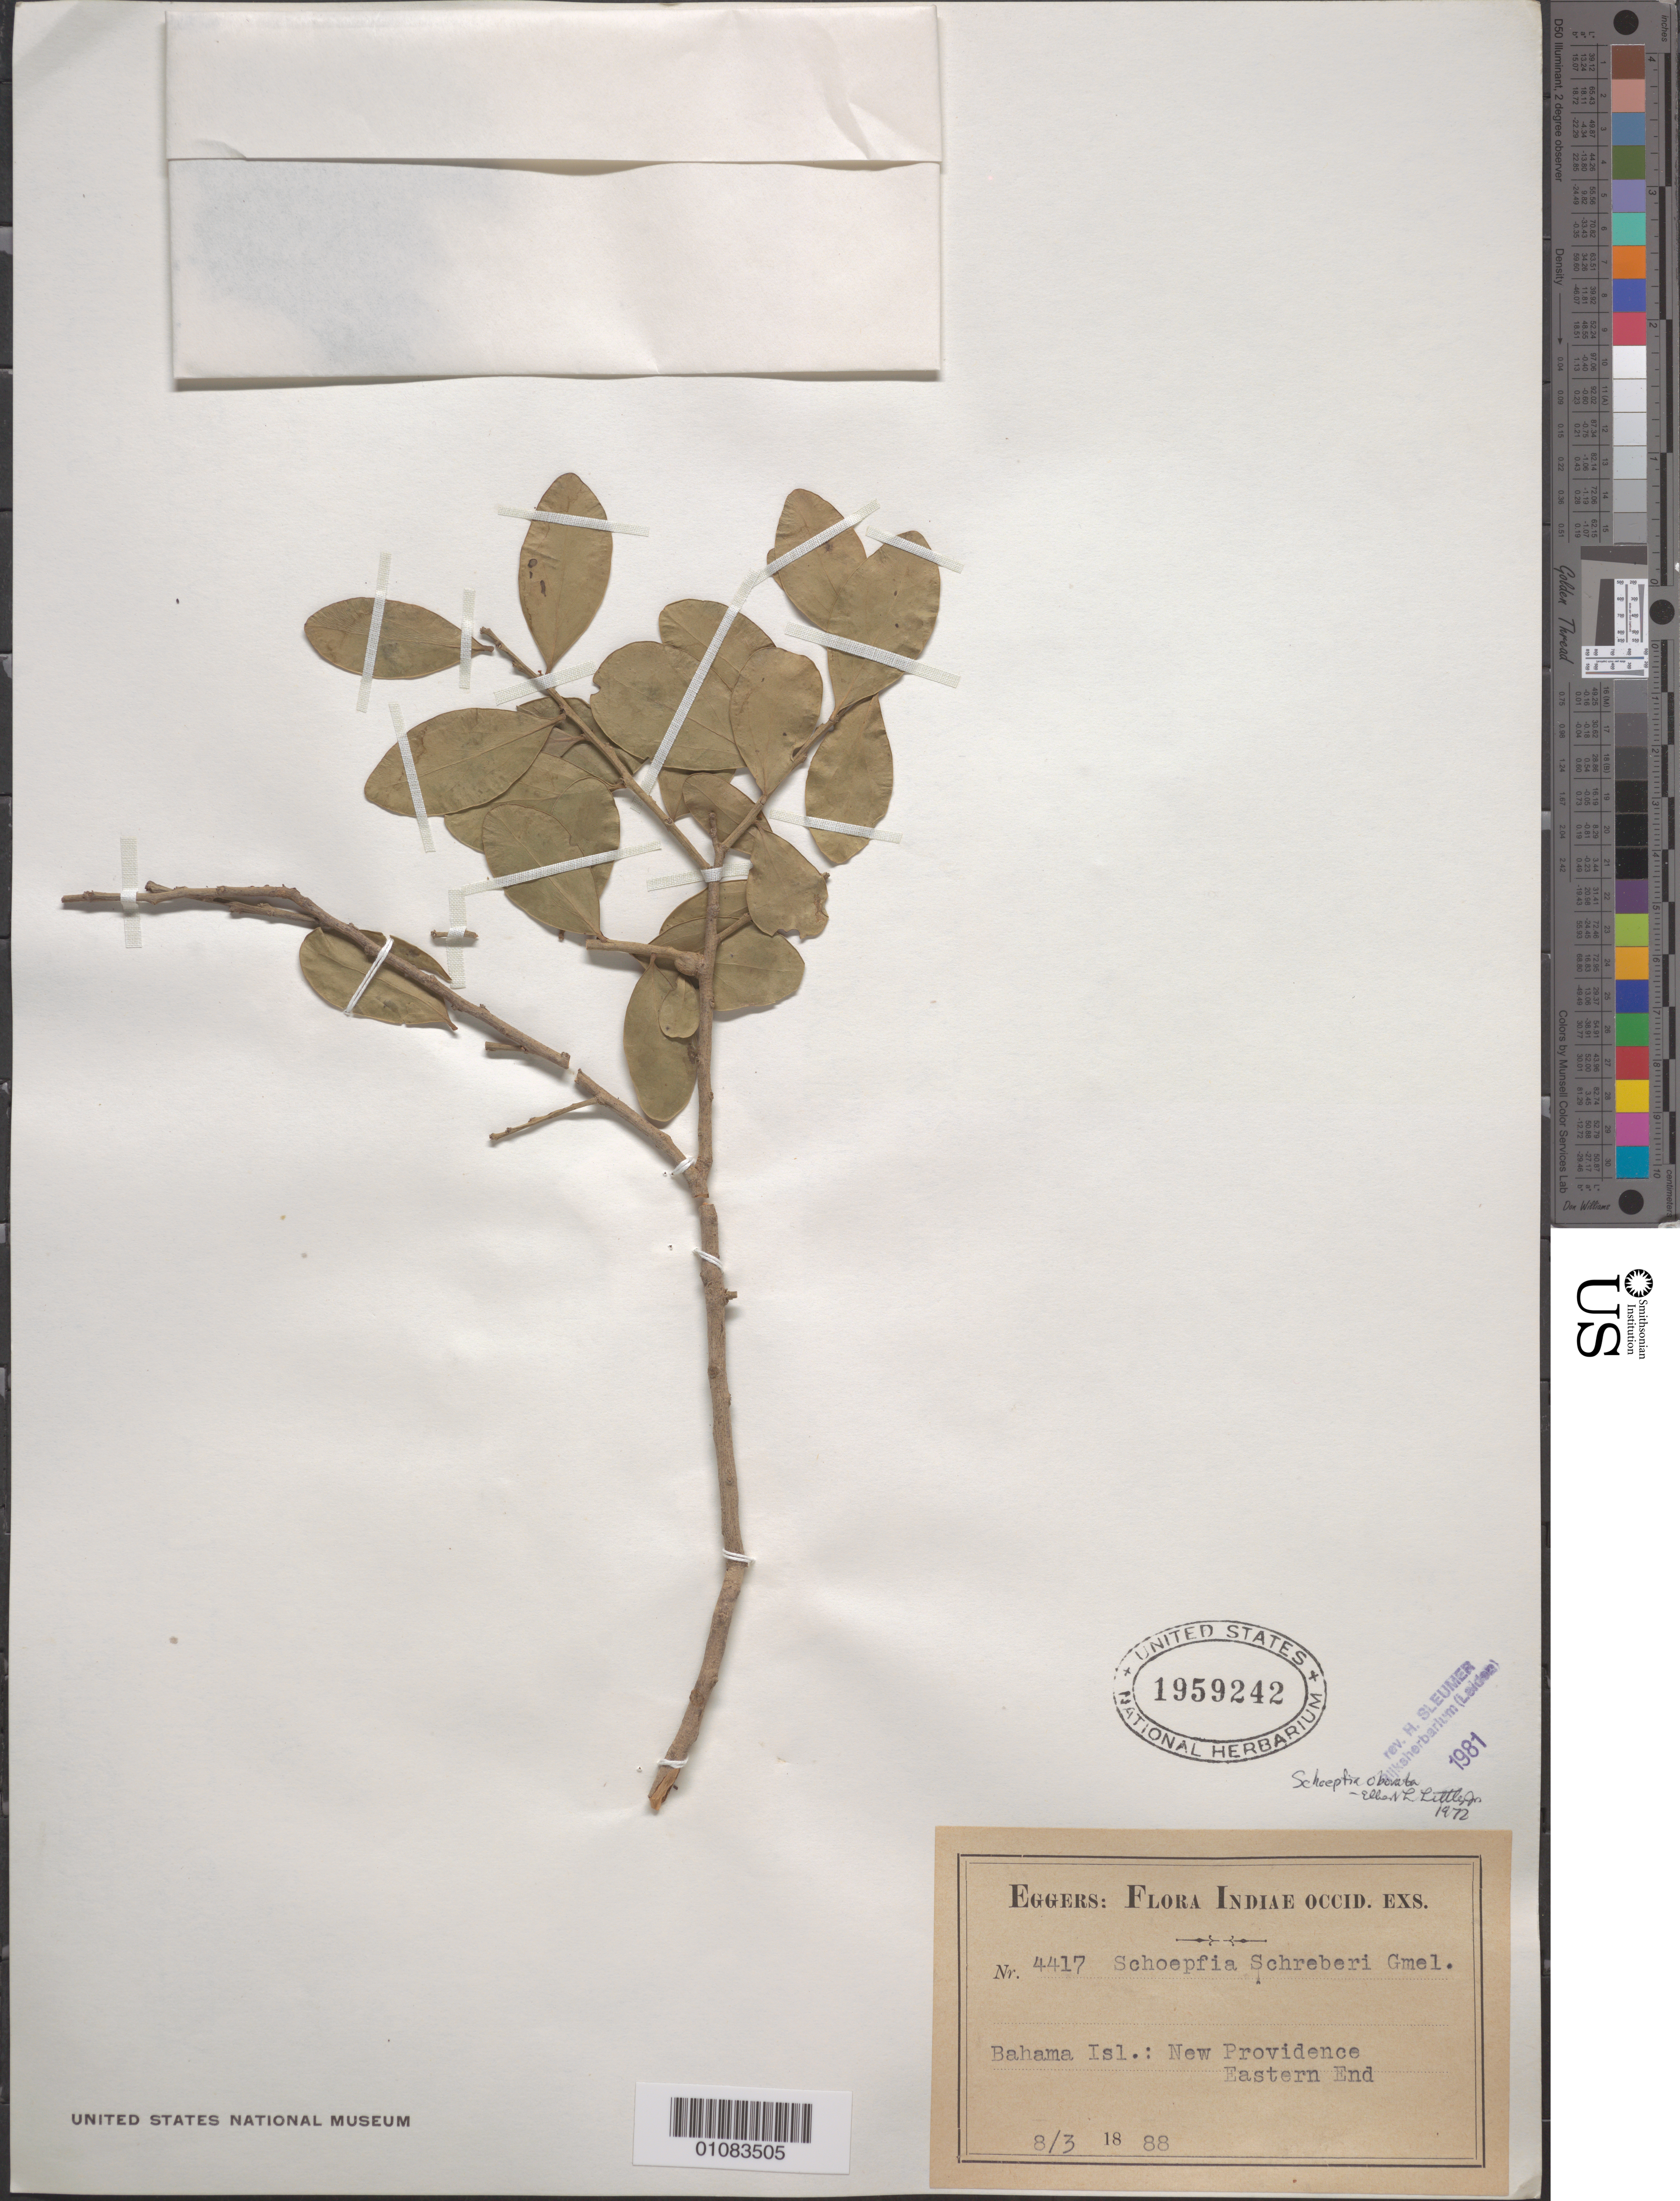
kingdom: Plantae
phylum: Tracheophyta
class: Magnoliopsida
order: Santalales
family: Schoepfiaceae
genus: Schoepfia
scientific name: Schoepfia obovata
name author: C. Wright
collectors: H. F. A. von Eggers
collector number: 4417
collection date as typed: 08 Mar 1888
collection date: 1888-03-08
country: Bahamas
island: New Providence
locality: New Providence Eastern End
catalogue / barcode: US 1959242